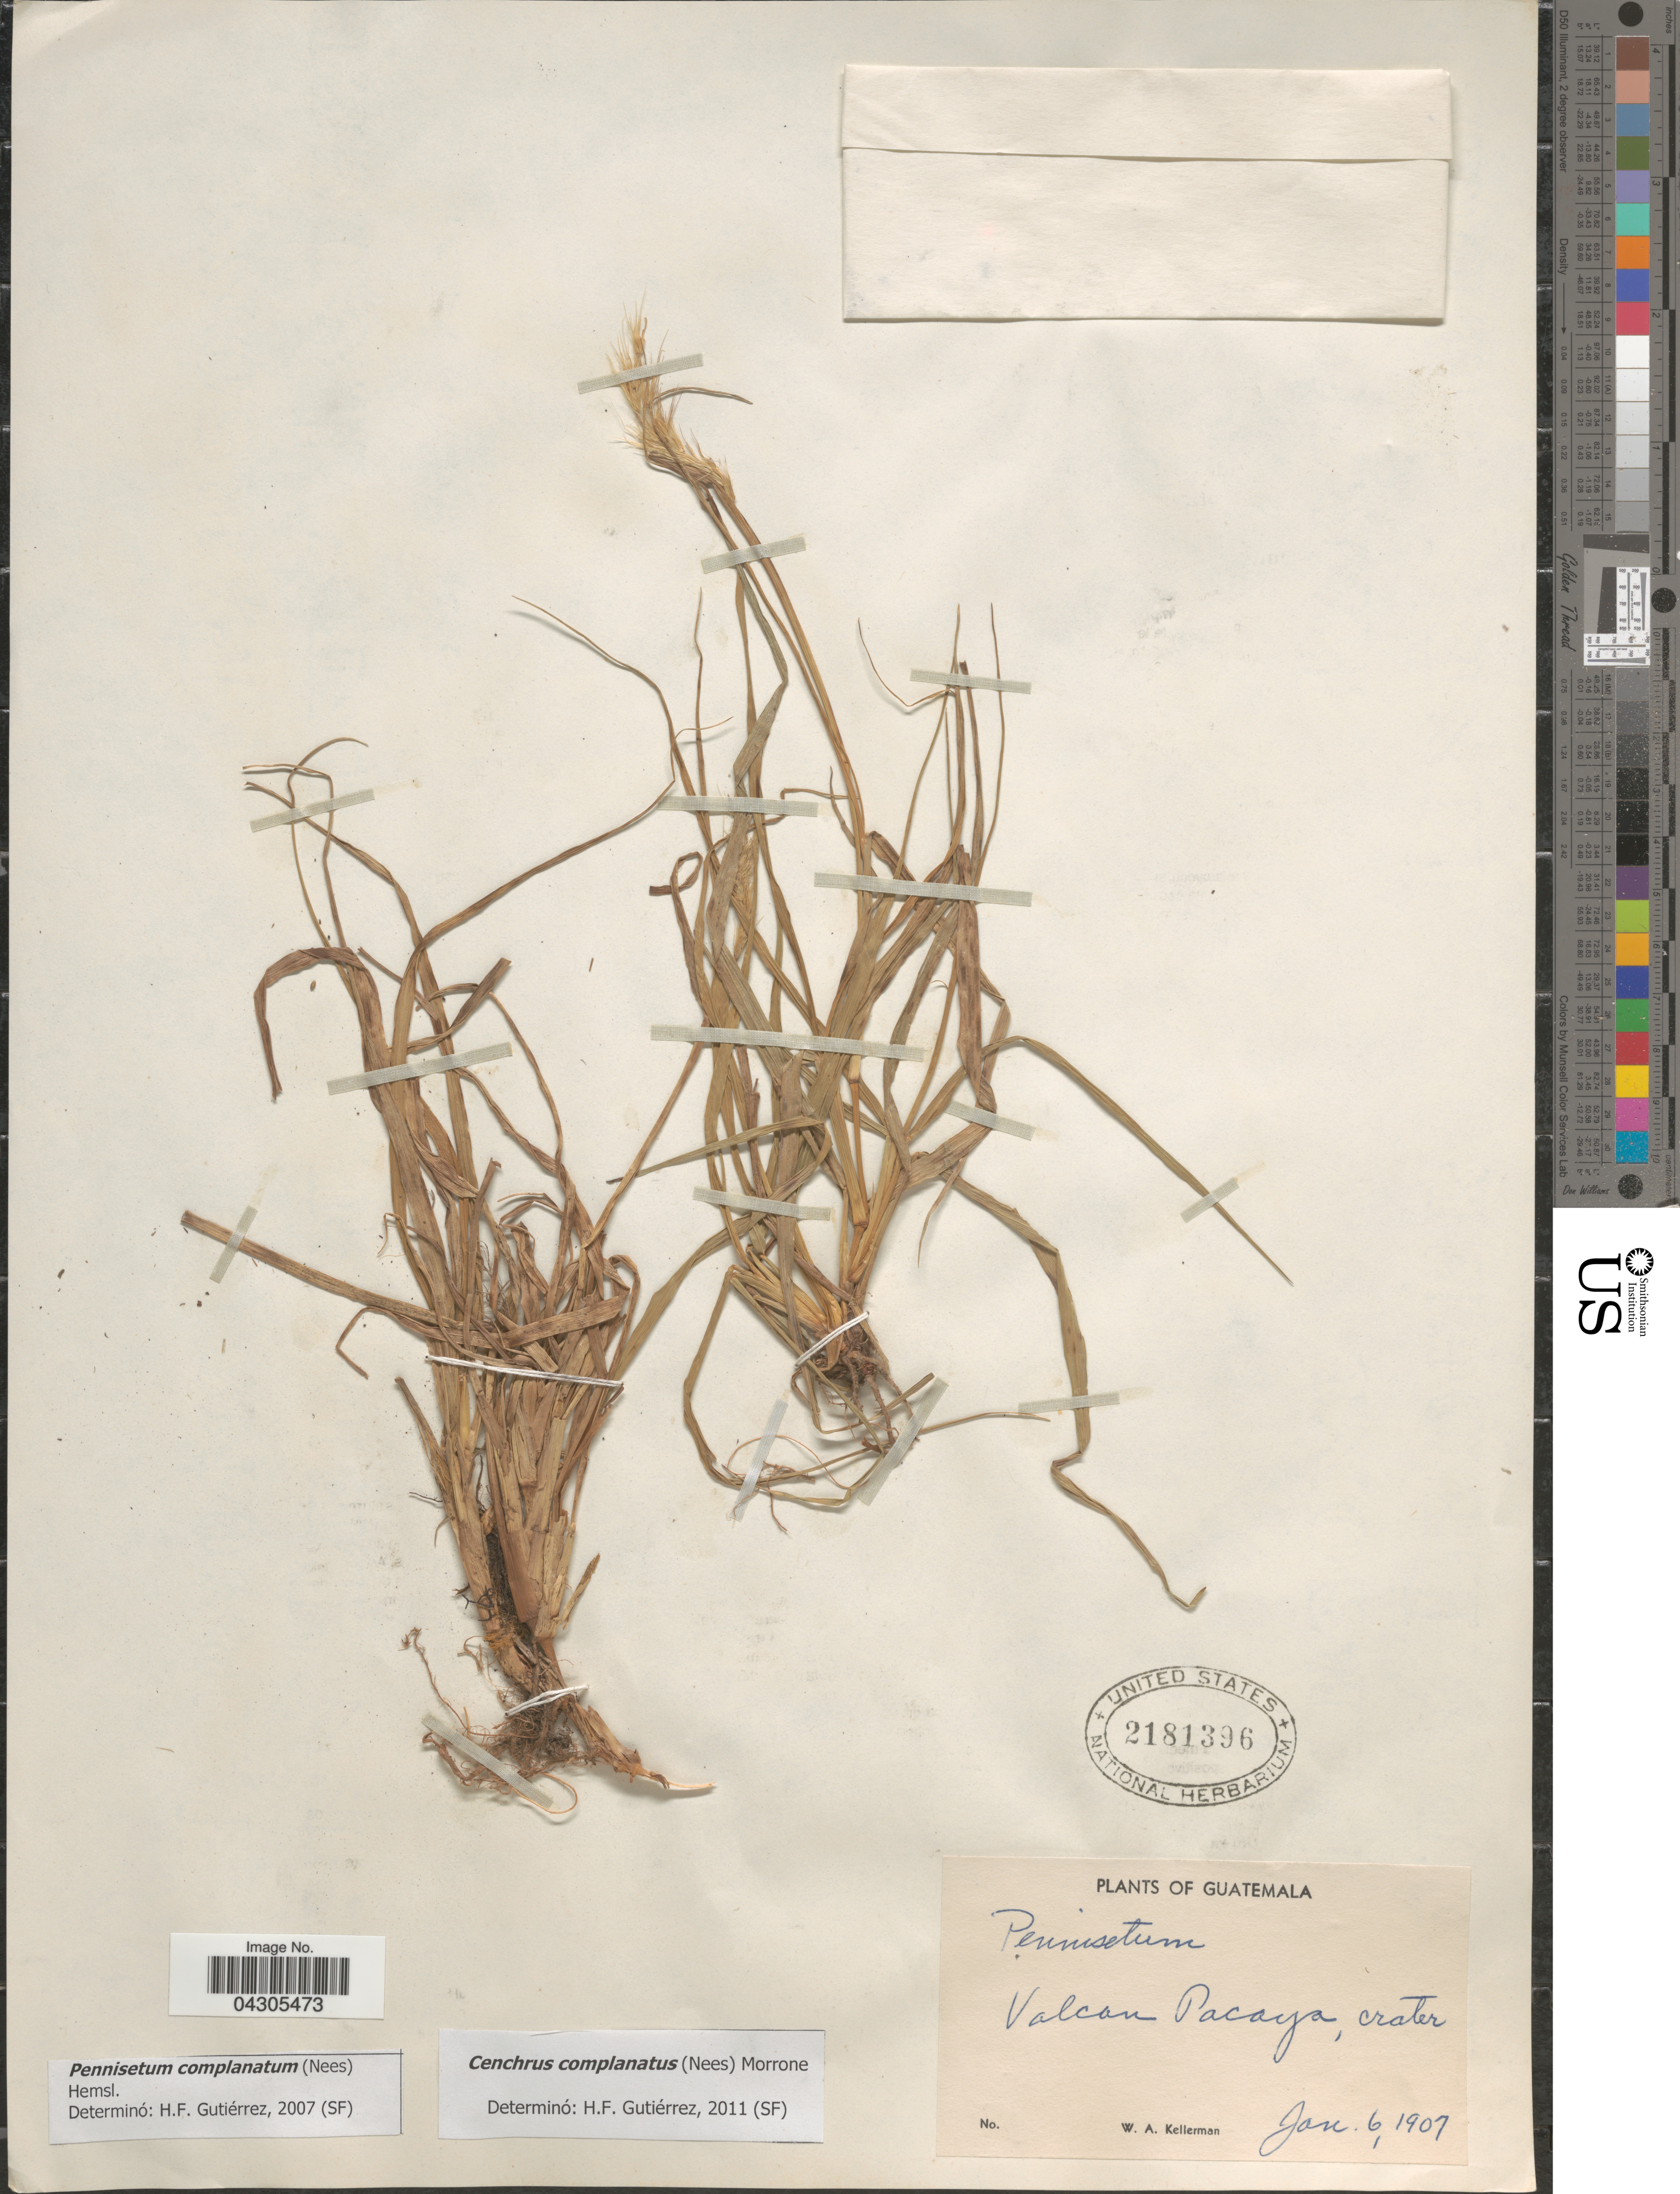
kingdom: Plantae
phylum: Tracheophyta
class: Liliopsida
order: Poales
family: Poaceae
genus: Cenchrus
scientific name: Cenchrus complanatus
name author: (Nees) Morrone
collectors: W. Kellerman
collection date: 1907-01-06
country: Guatemala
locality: Volcan Pacaya, crater.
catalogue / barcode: US 2181396